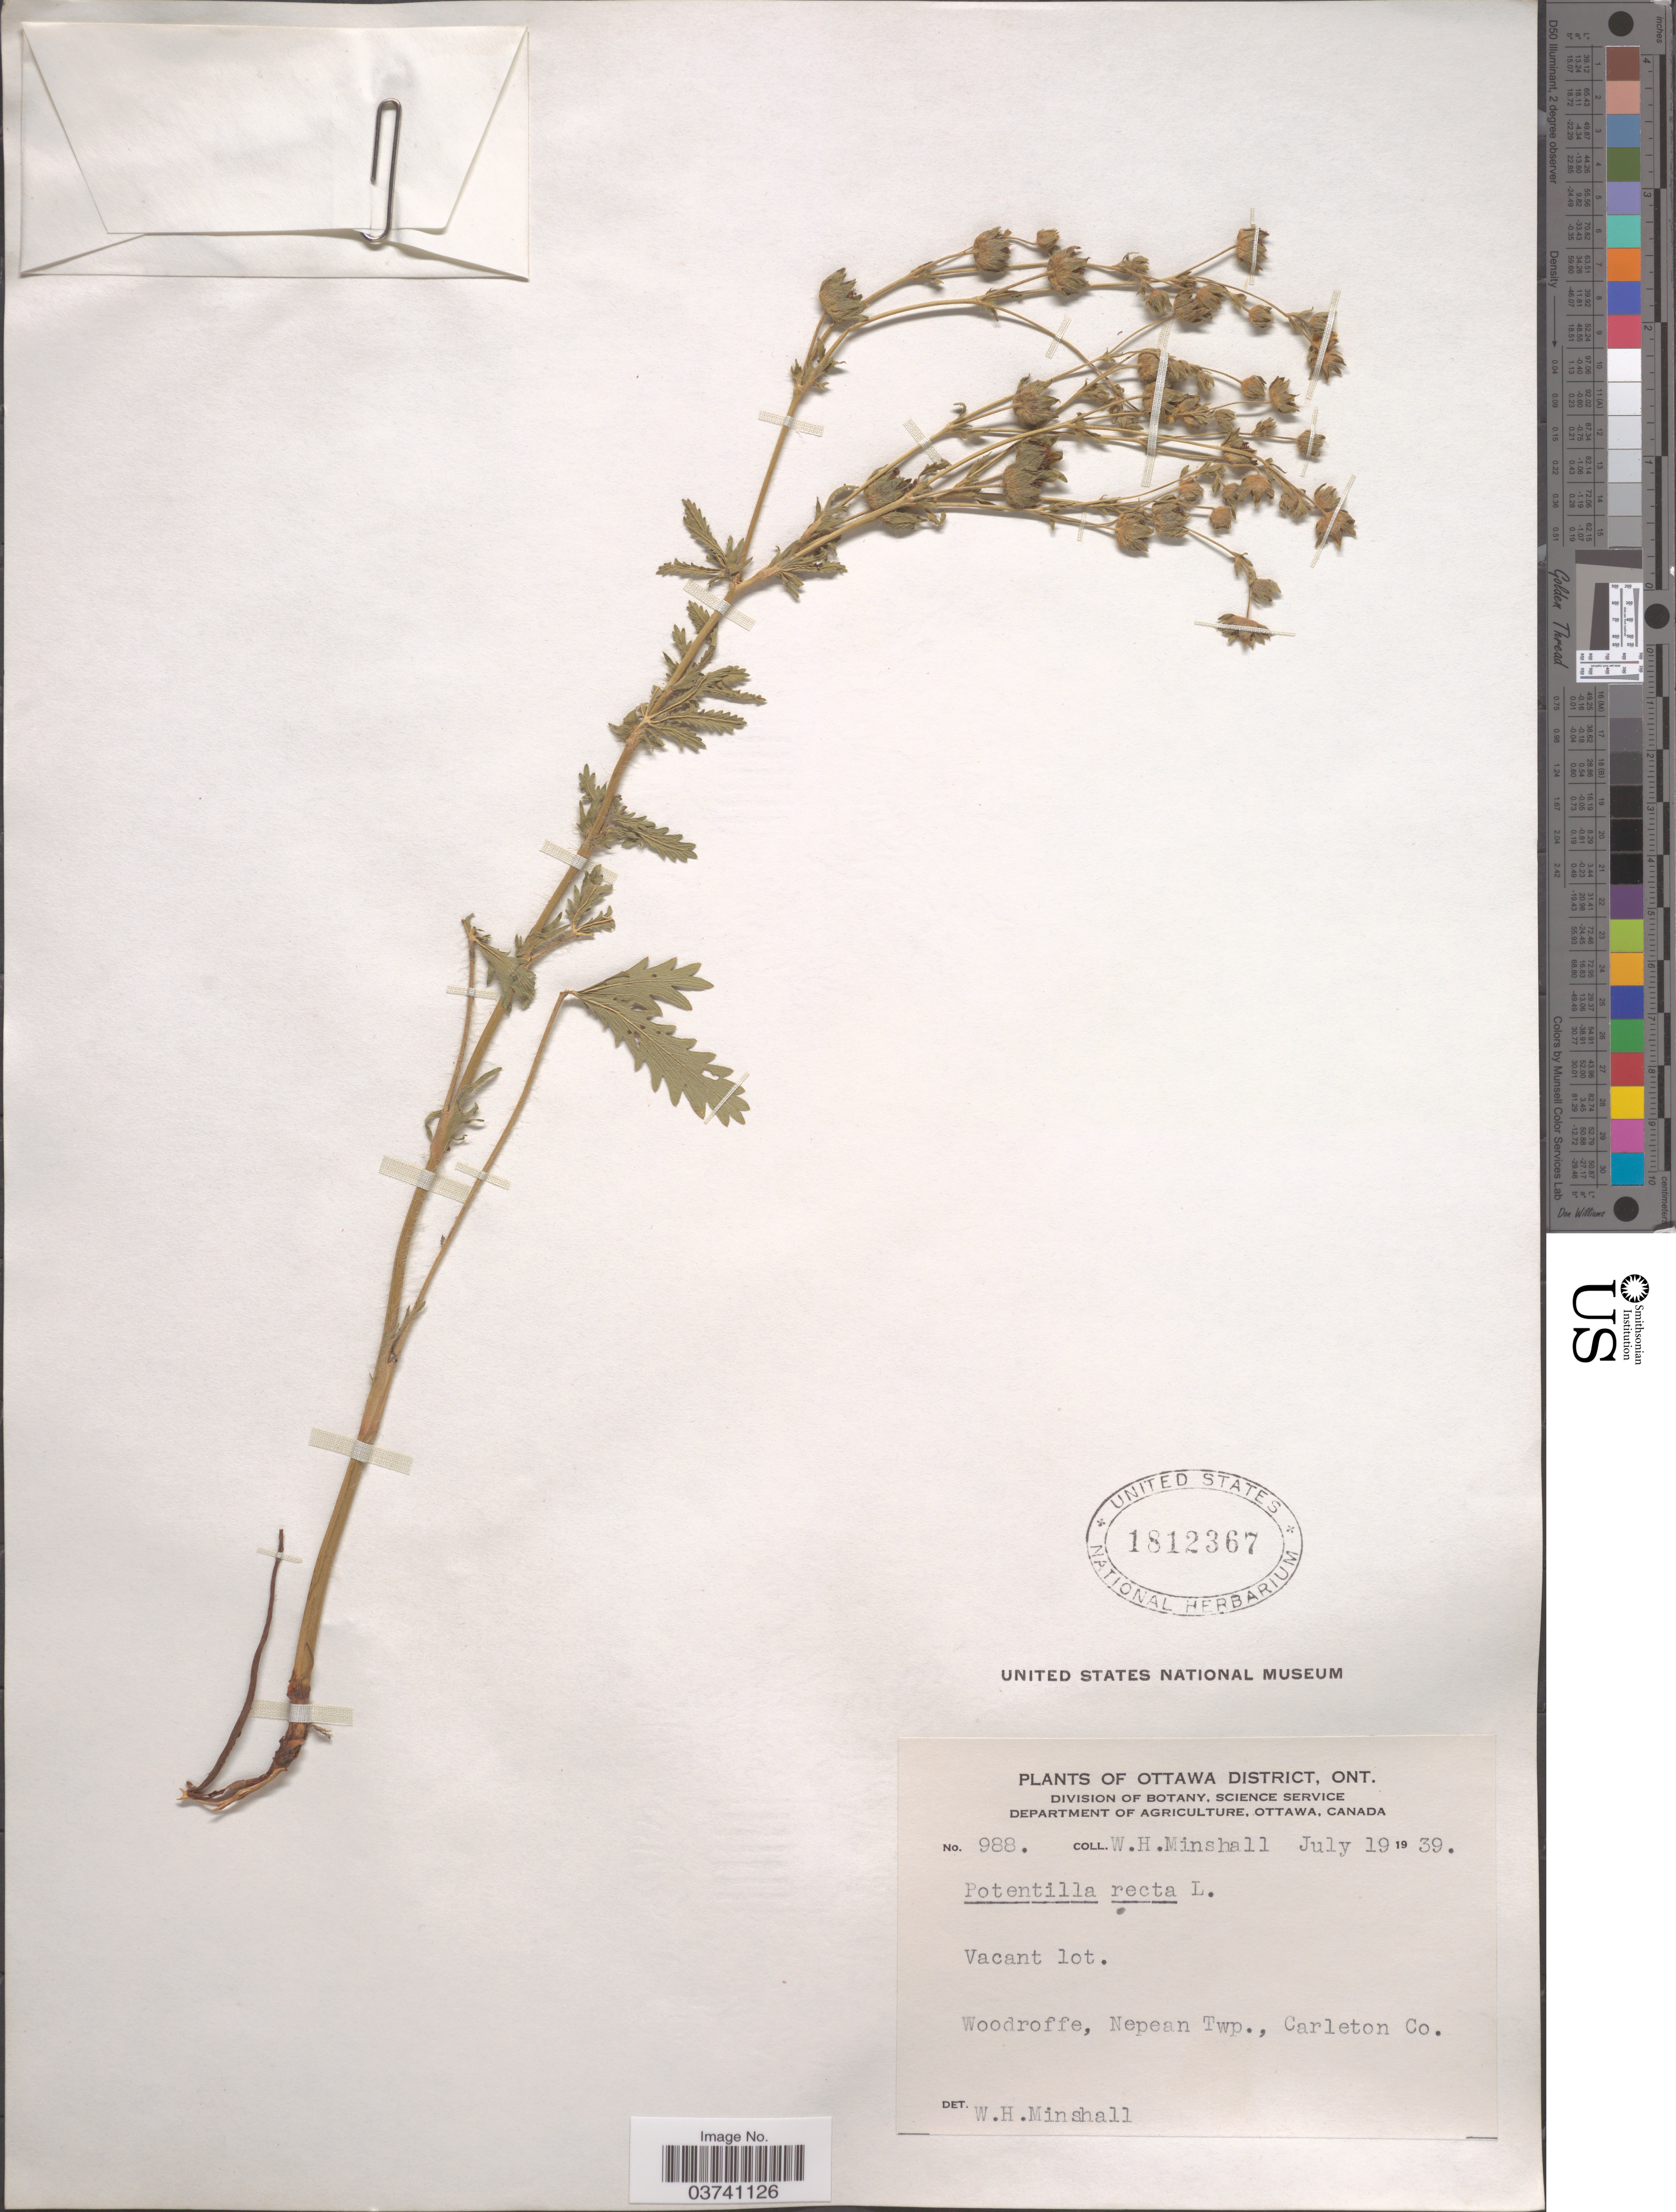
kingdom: Plantae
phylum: Tracheophyta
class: Magnoliopsida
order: Rosales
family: Rosaceae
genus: Potentilla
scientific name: Potentilla recta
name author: L.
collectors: W. Minshall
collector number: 988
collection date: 1939-07-19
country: Canada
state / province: Ontario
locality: Ottawa District. Vacant lot. Woodroffe, Nepean Twp., Carleton Co.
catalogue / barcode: US 1812367